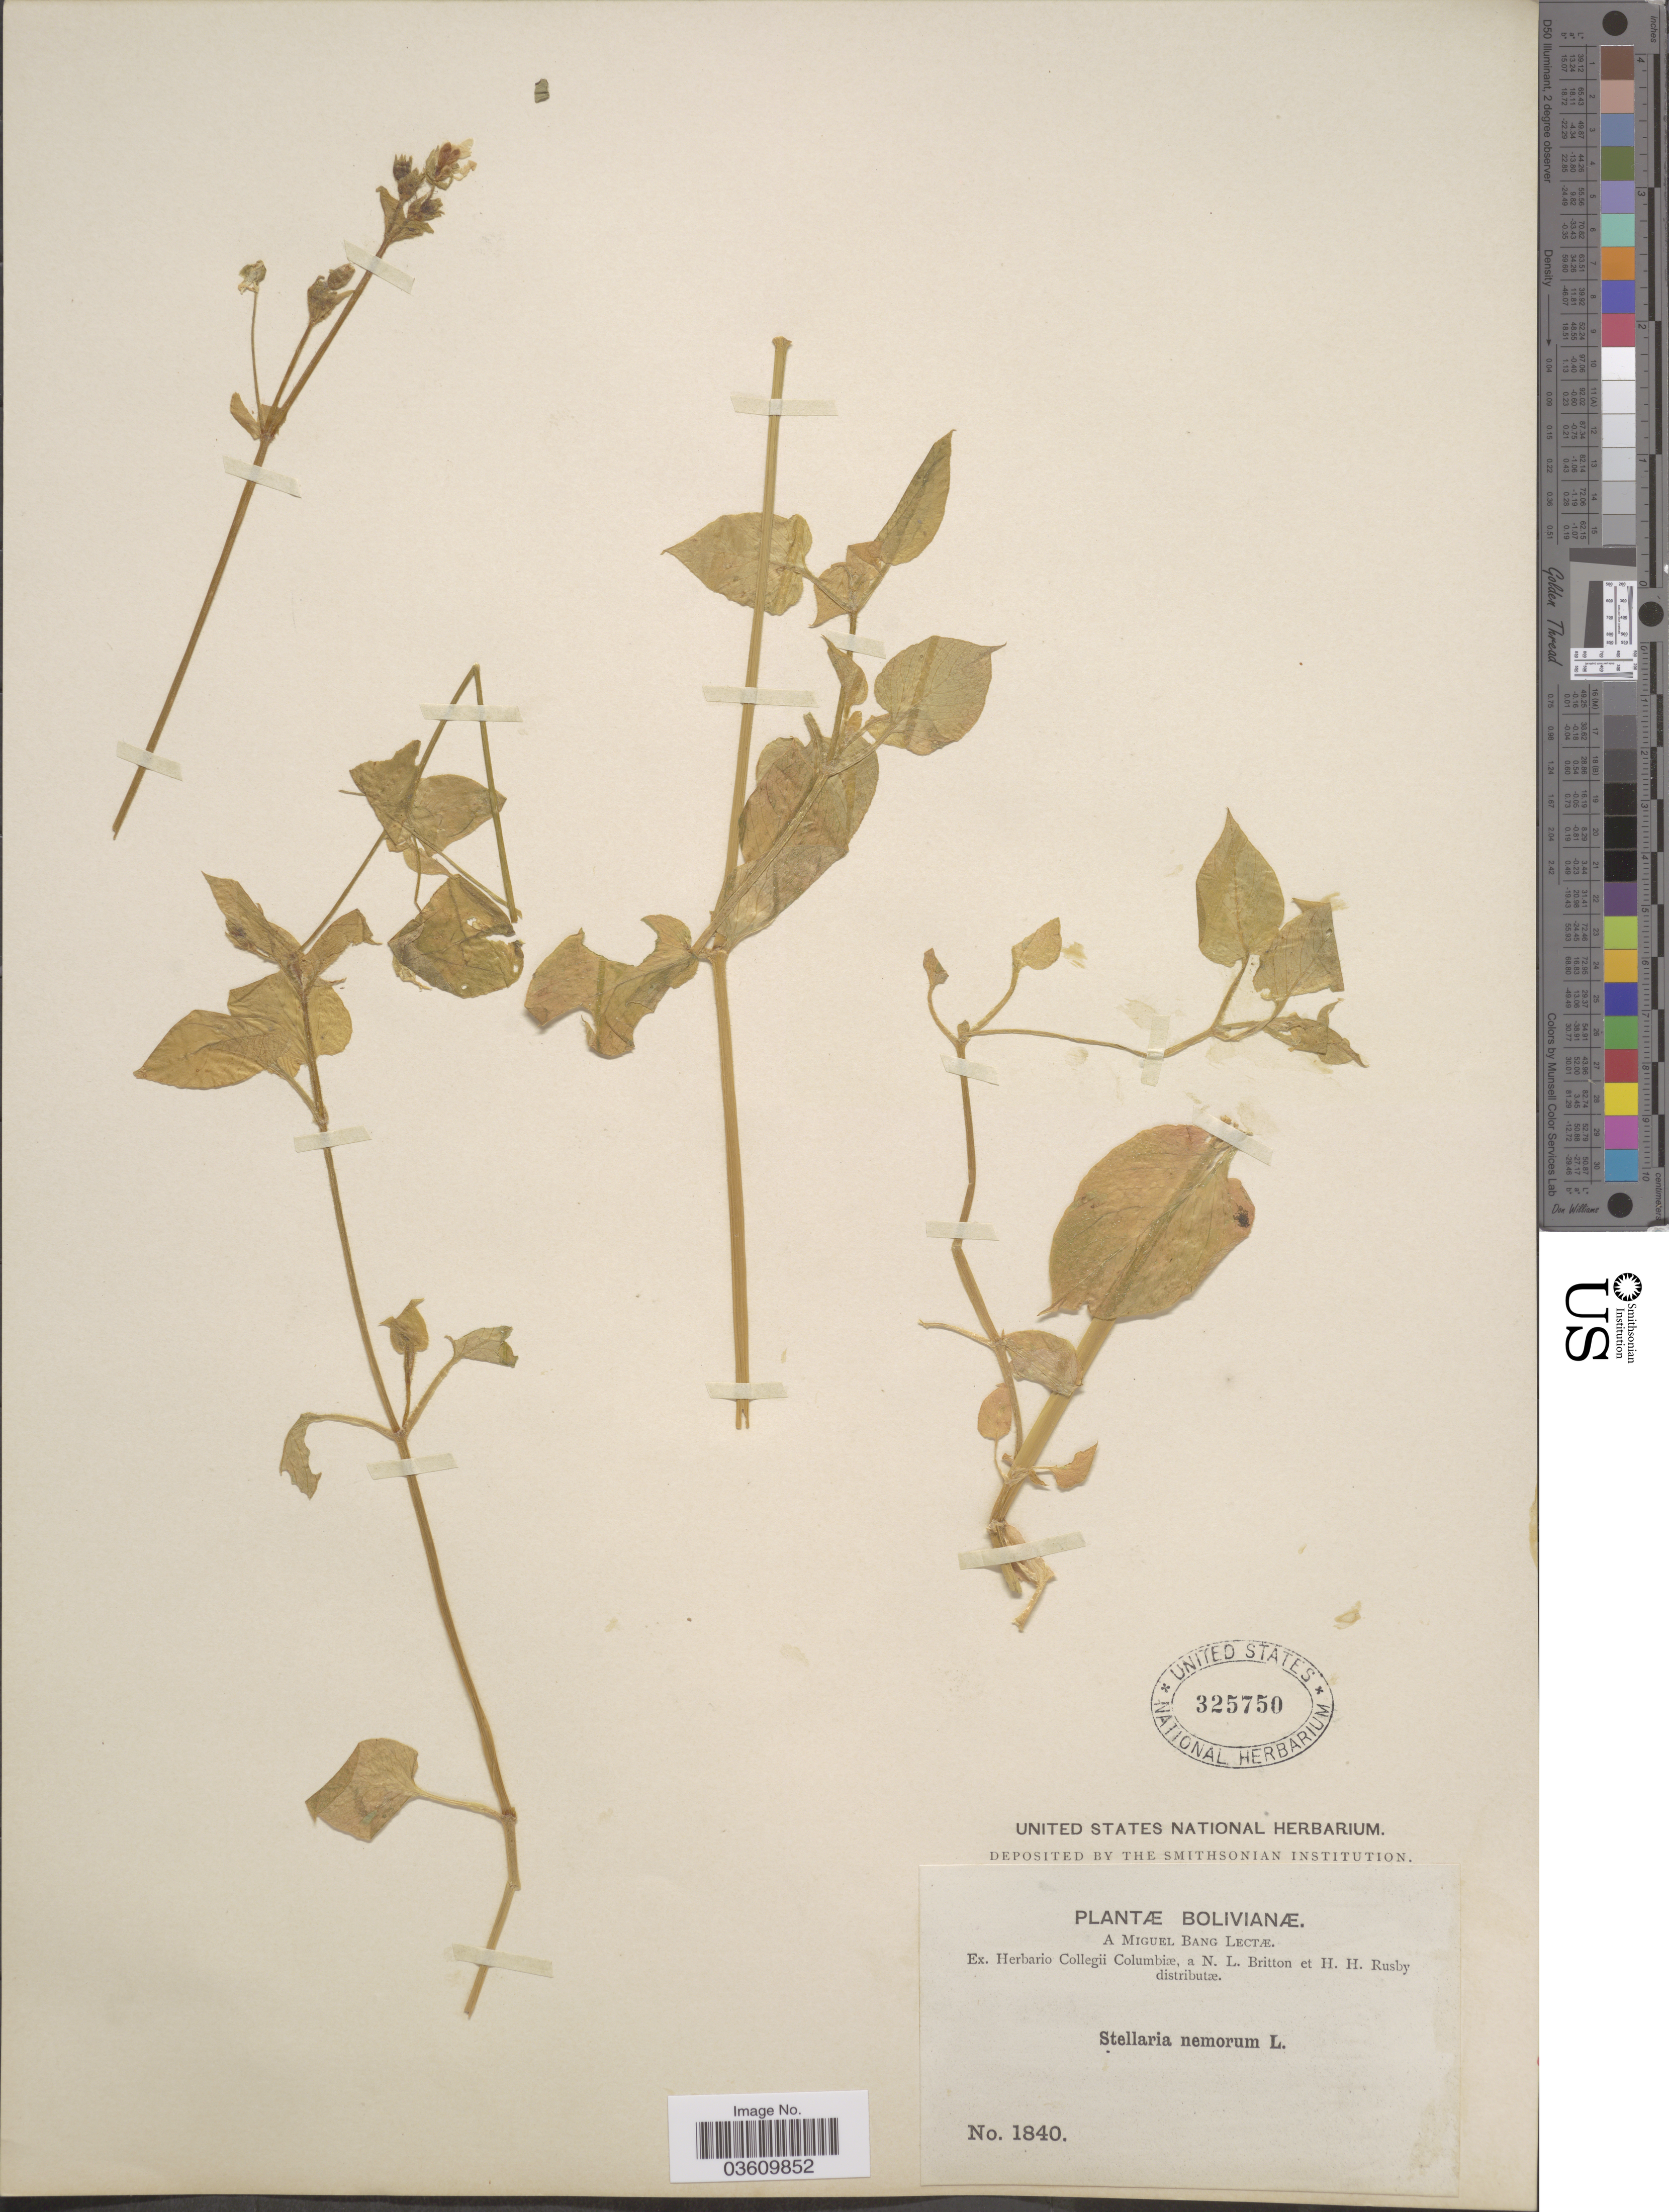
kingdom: Plantae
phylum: Tracheophyta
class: Magnoliopsida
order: Caryophyllales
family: Caryophyllaceae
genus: Stellaria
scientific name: Stellaria nemorum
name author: L.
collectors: M. Bang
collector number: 1840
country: Bolivia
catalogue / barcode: US 325750